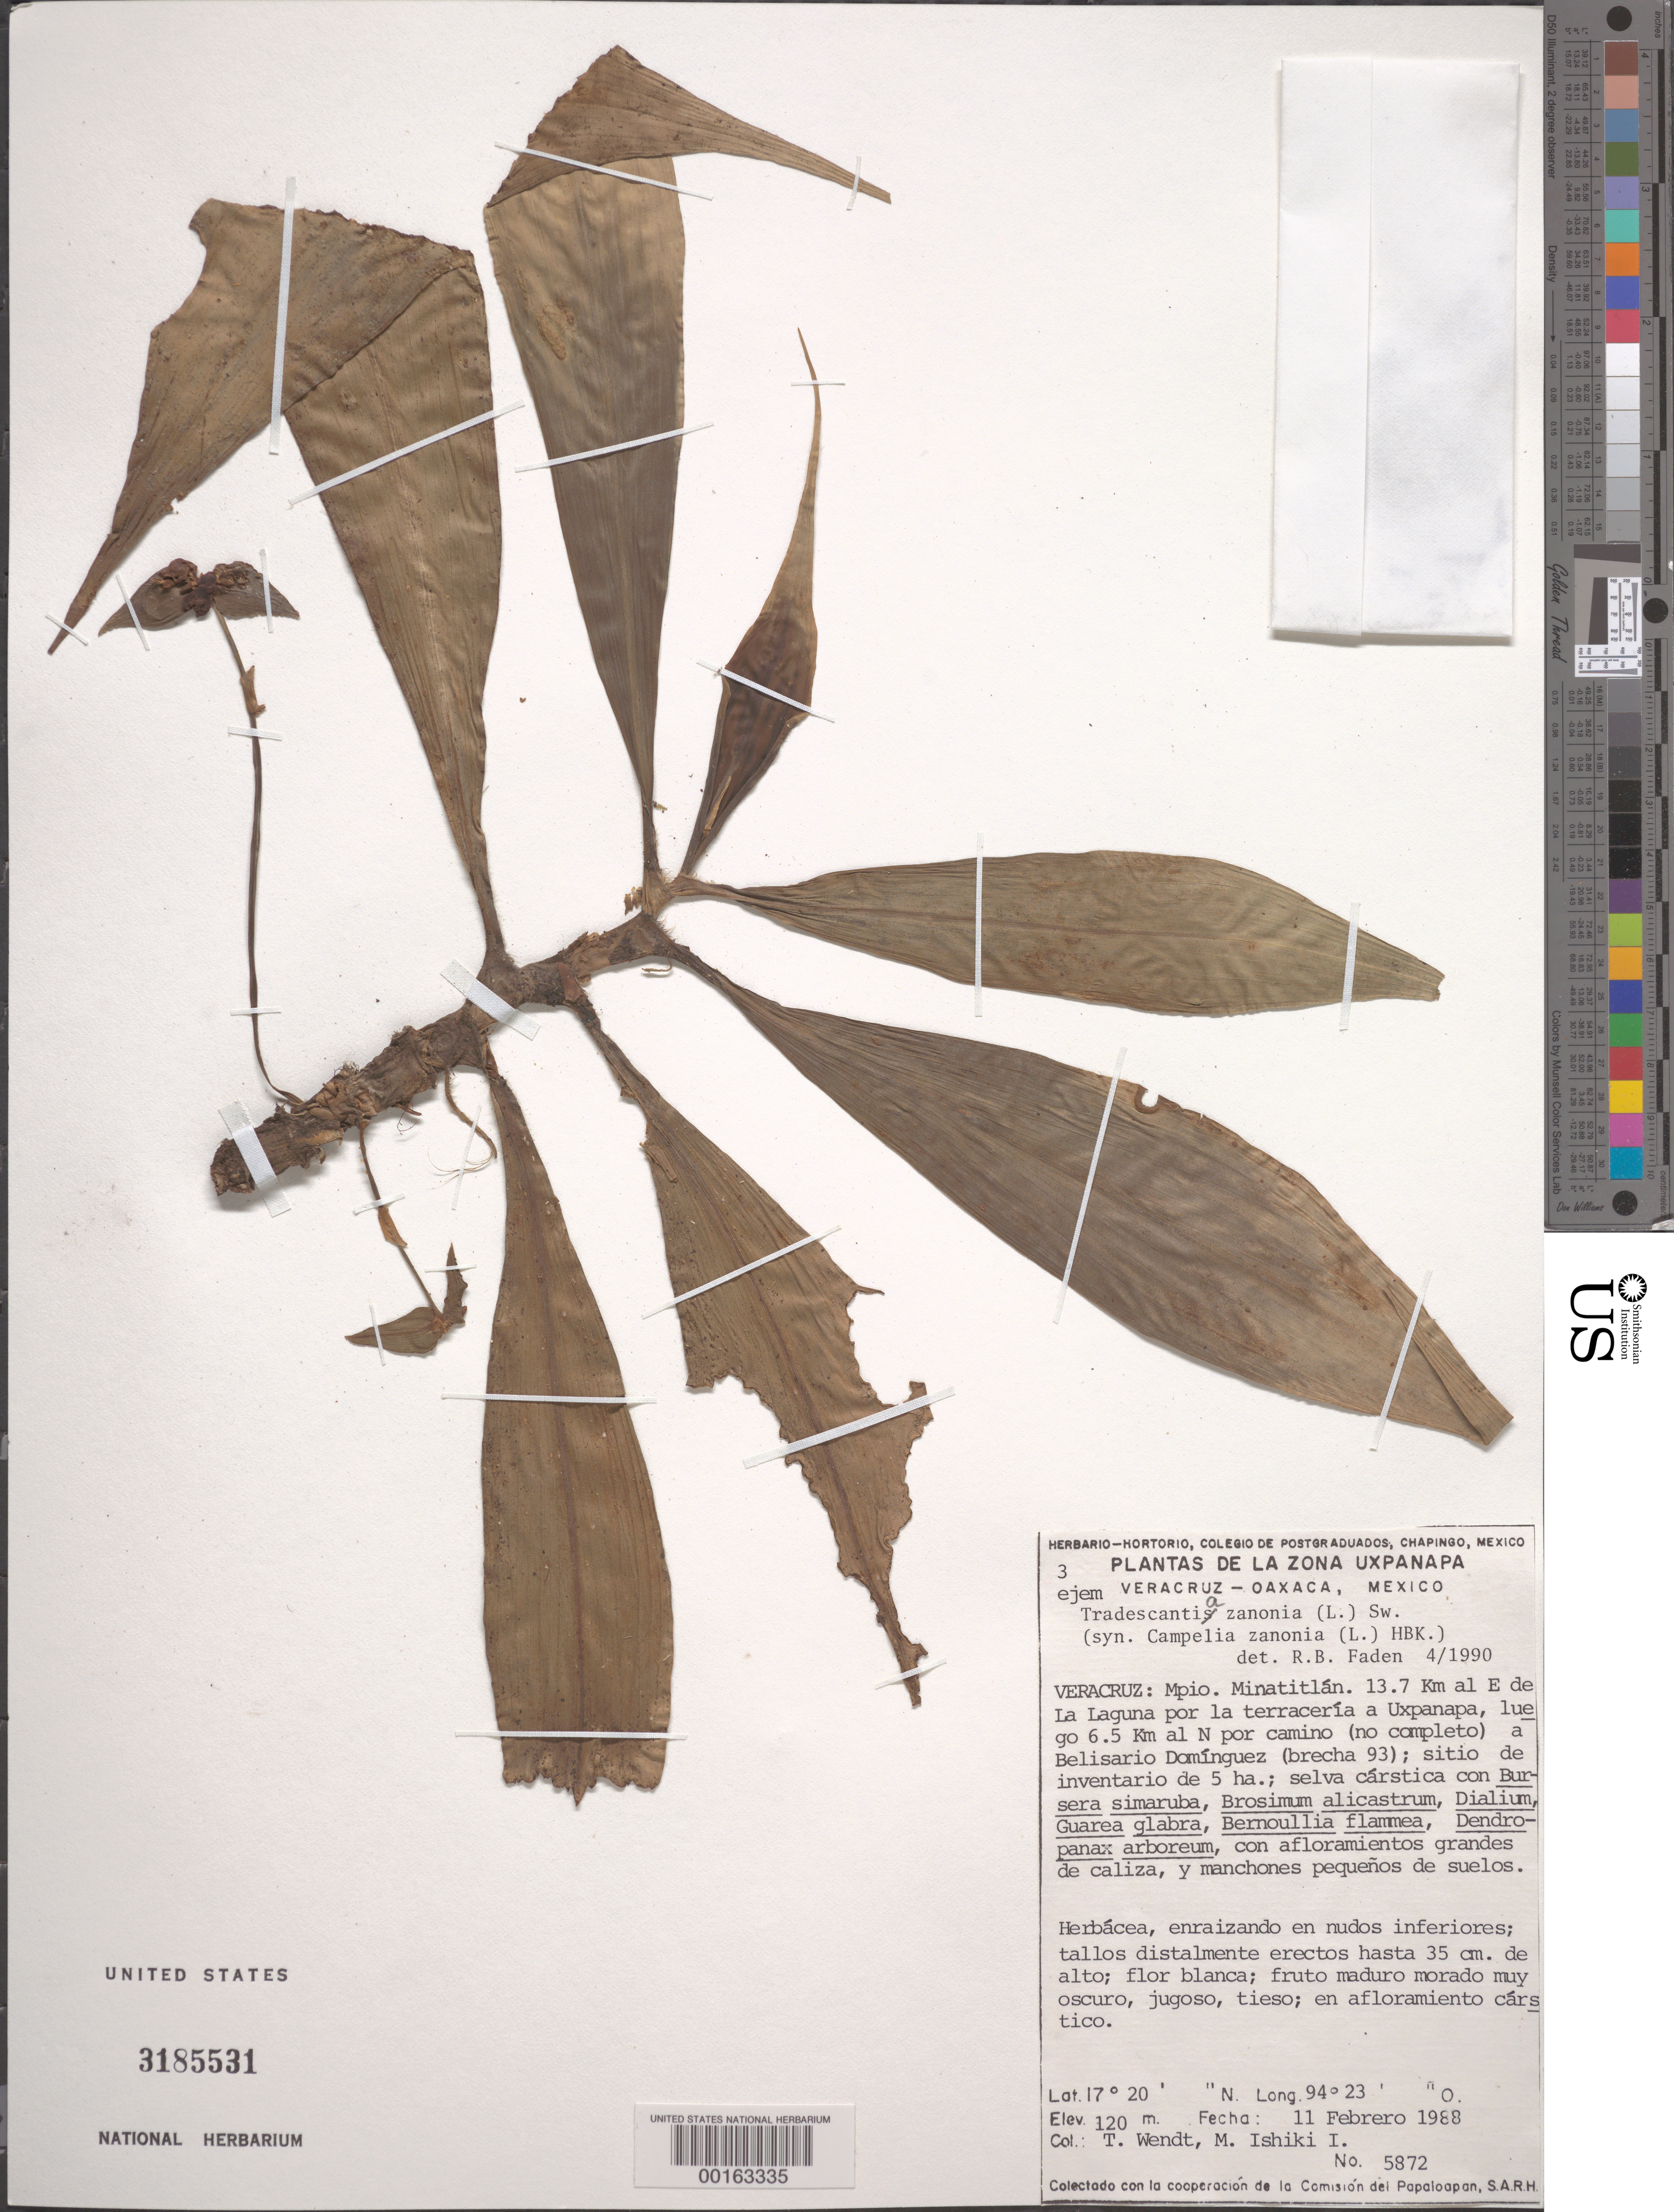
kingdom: Plantae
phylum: Tracheophyta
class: Liliopsida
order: Commelinales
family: Commelinaceae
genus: Tradescantia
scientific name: Tradescantia zanonia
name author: (L.) Sw.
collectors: T. L. Wendt & M. Ishiki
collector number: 5872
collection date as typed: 11 Feb 1988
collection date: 1988-02-11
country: Mexico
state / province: Veracruz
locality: Minatitlán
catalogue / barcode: US 3185531